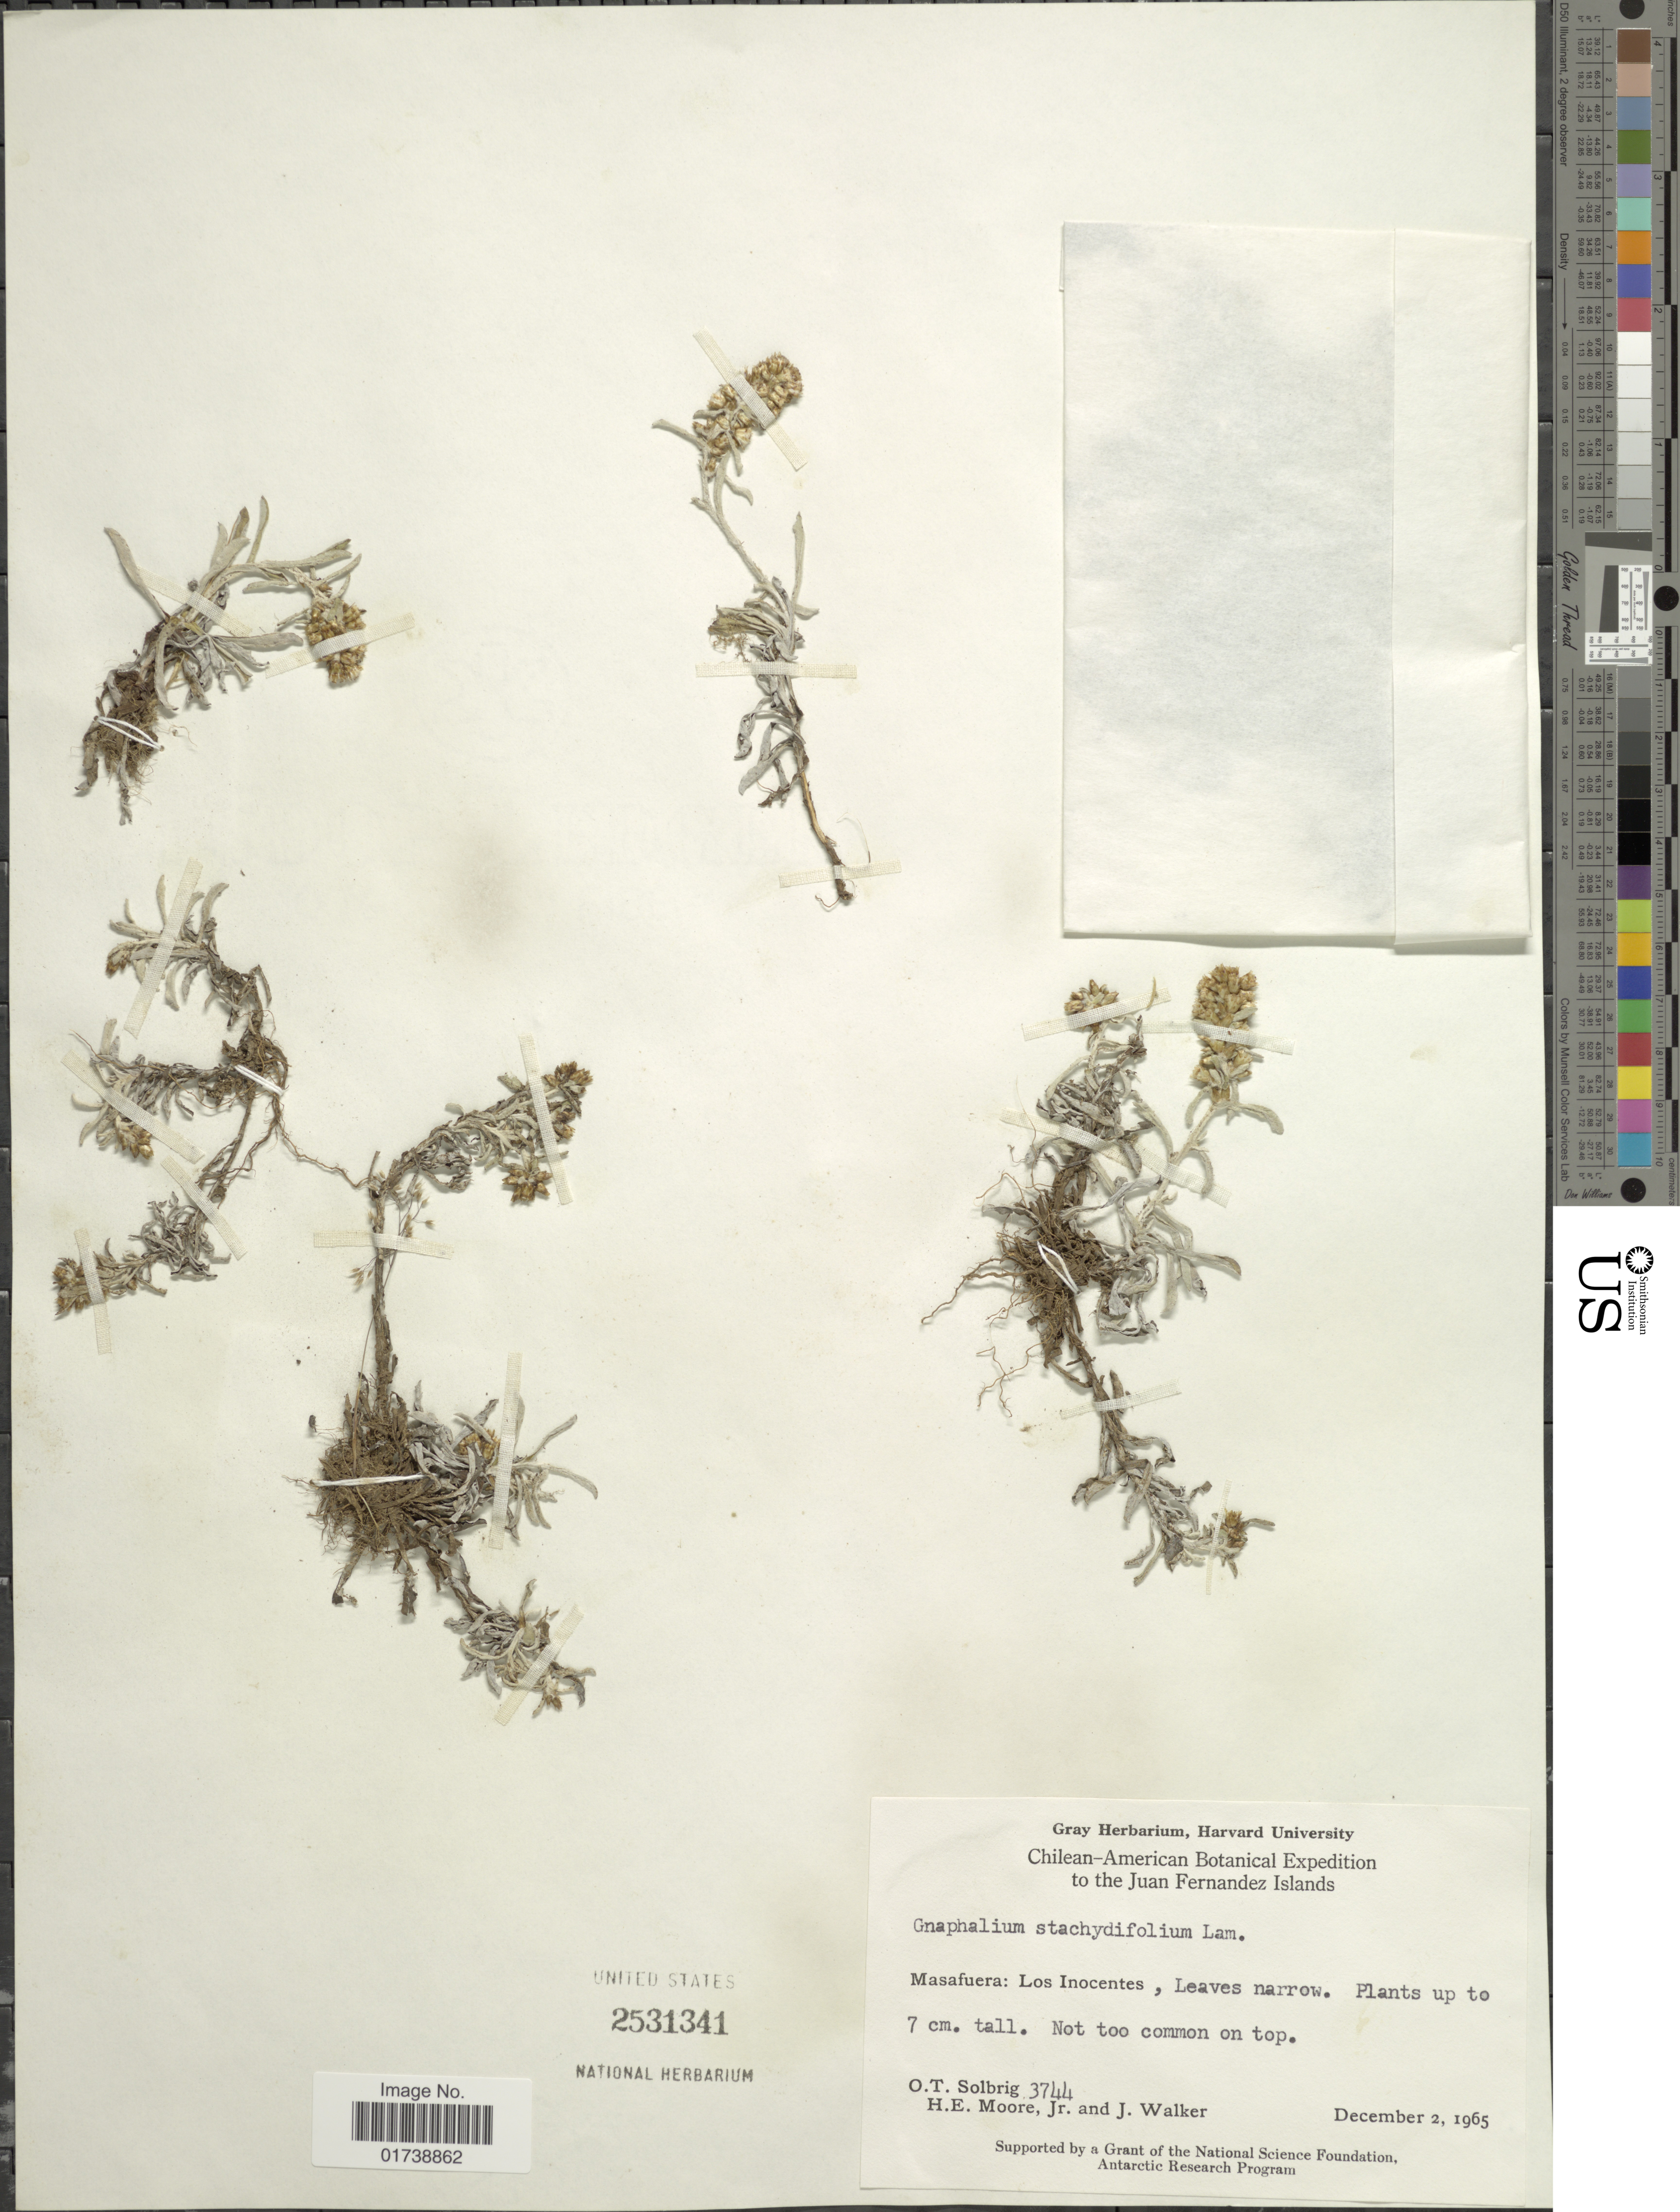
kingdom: Plantae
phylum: Tracheophyta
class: Magnoliopsida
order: Asterales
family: Asteraceae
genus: Gamochaeta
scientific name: Gamochaeta stachydifolia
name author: (Lam.) Cabrera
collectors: O. T. Solbrig, H. Moore & J. Walker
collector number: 3744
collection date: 1965-12-02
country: Chile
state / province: Valparaíso (V)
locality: Juan Fernandez Islands, Masafuera: Los Inocentes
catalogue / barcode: US 2531341